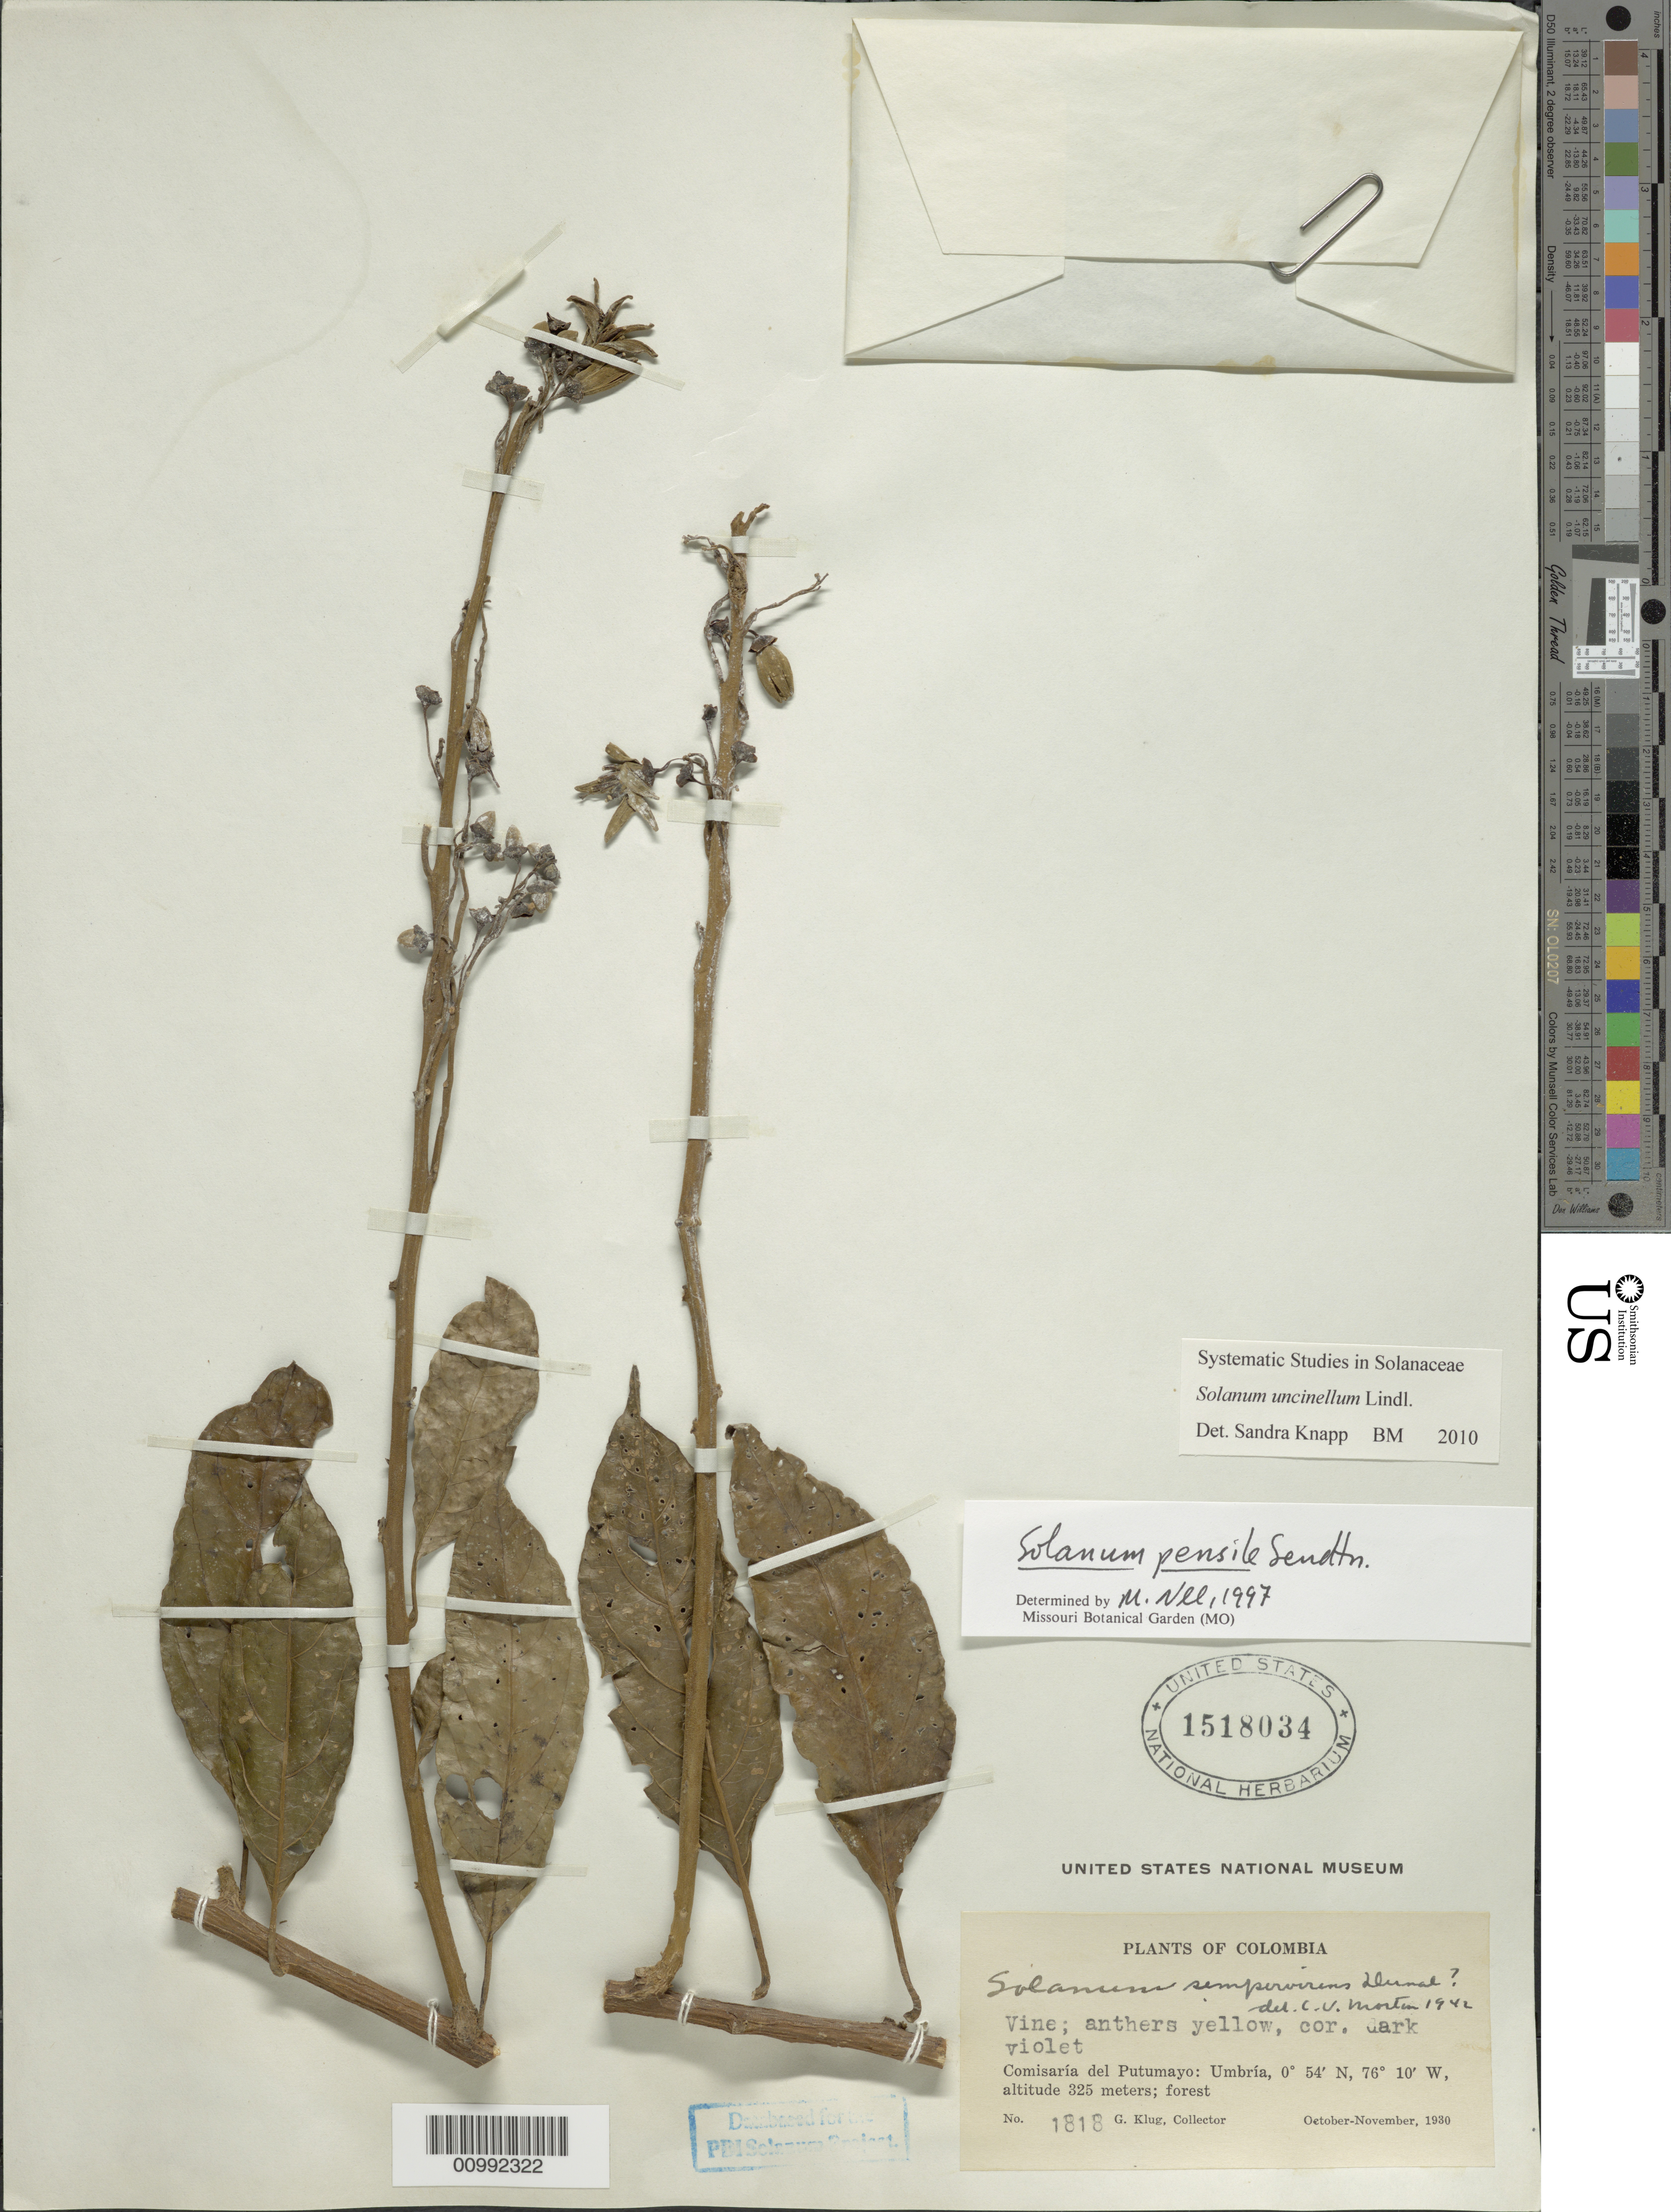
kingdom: Plantae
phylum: Tracheophyta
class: Magnoliopsida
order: Solanales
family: Solanaceae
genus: Solanum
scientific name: Solanum uncinellum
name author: Lindl.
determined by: Knapp, S. D.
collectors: G. Klug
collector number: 1818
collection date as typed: Oct 1930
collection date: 1930-10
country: Colombia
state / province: Putumayo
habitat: Forest.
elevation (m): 325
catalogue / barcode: US 1518034